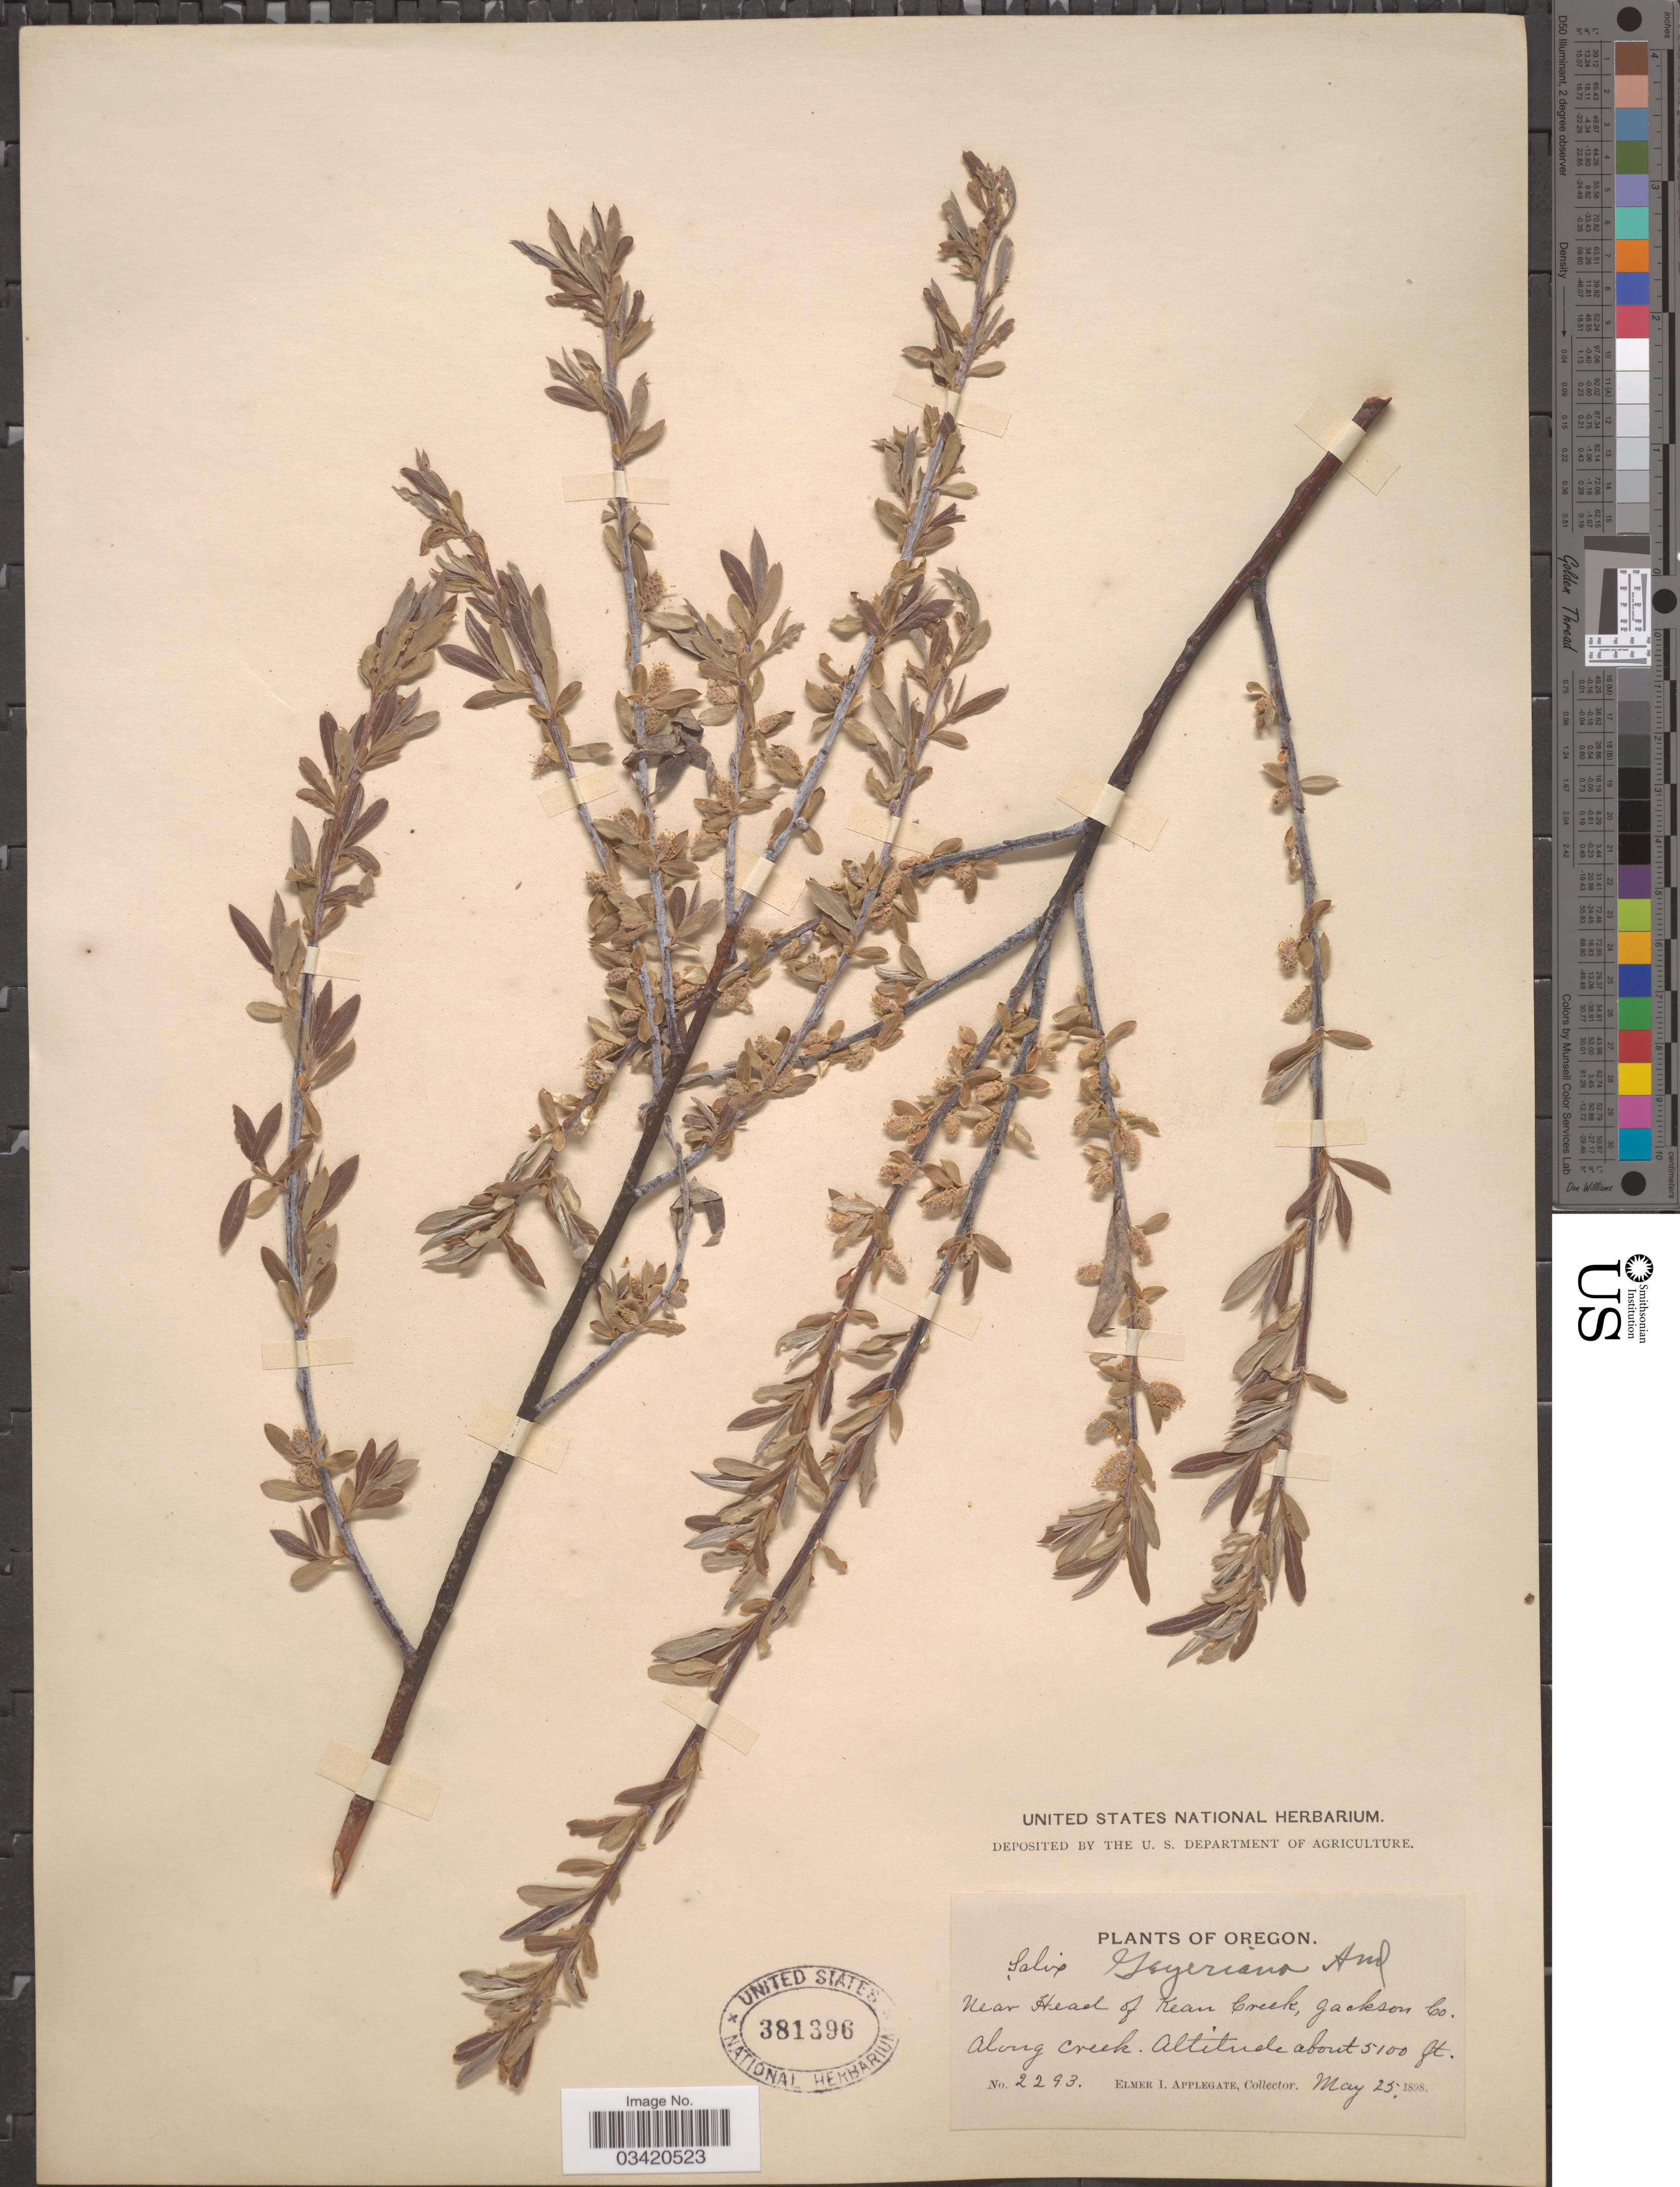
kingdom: Plantae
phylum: Tracheophyta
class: Magnoliopsida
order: Malpighiales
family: Salicaceae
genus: Salix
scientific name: Salix geyeriana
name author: Andersson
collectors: E. I. Applegate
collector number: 2293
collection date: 1898-05-25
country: United States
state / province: Oregon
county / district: Jackson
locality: Near Head of Kean Creek, Jackson Co.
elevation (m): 1554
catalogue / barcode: US 381396